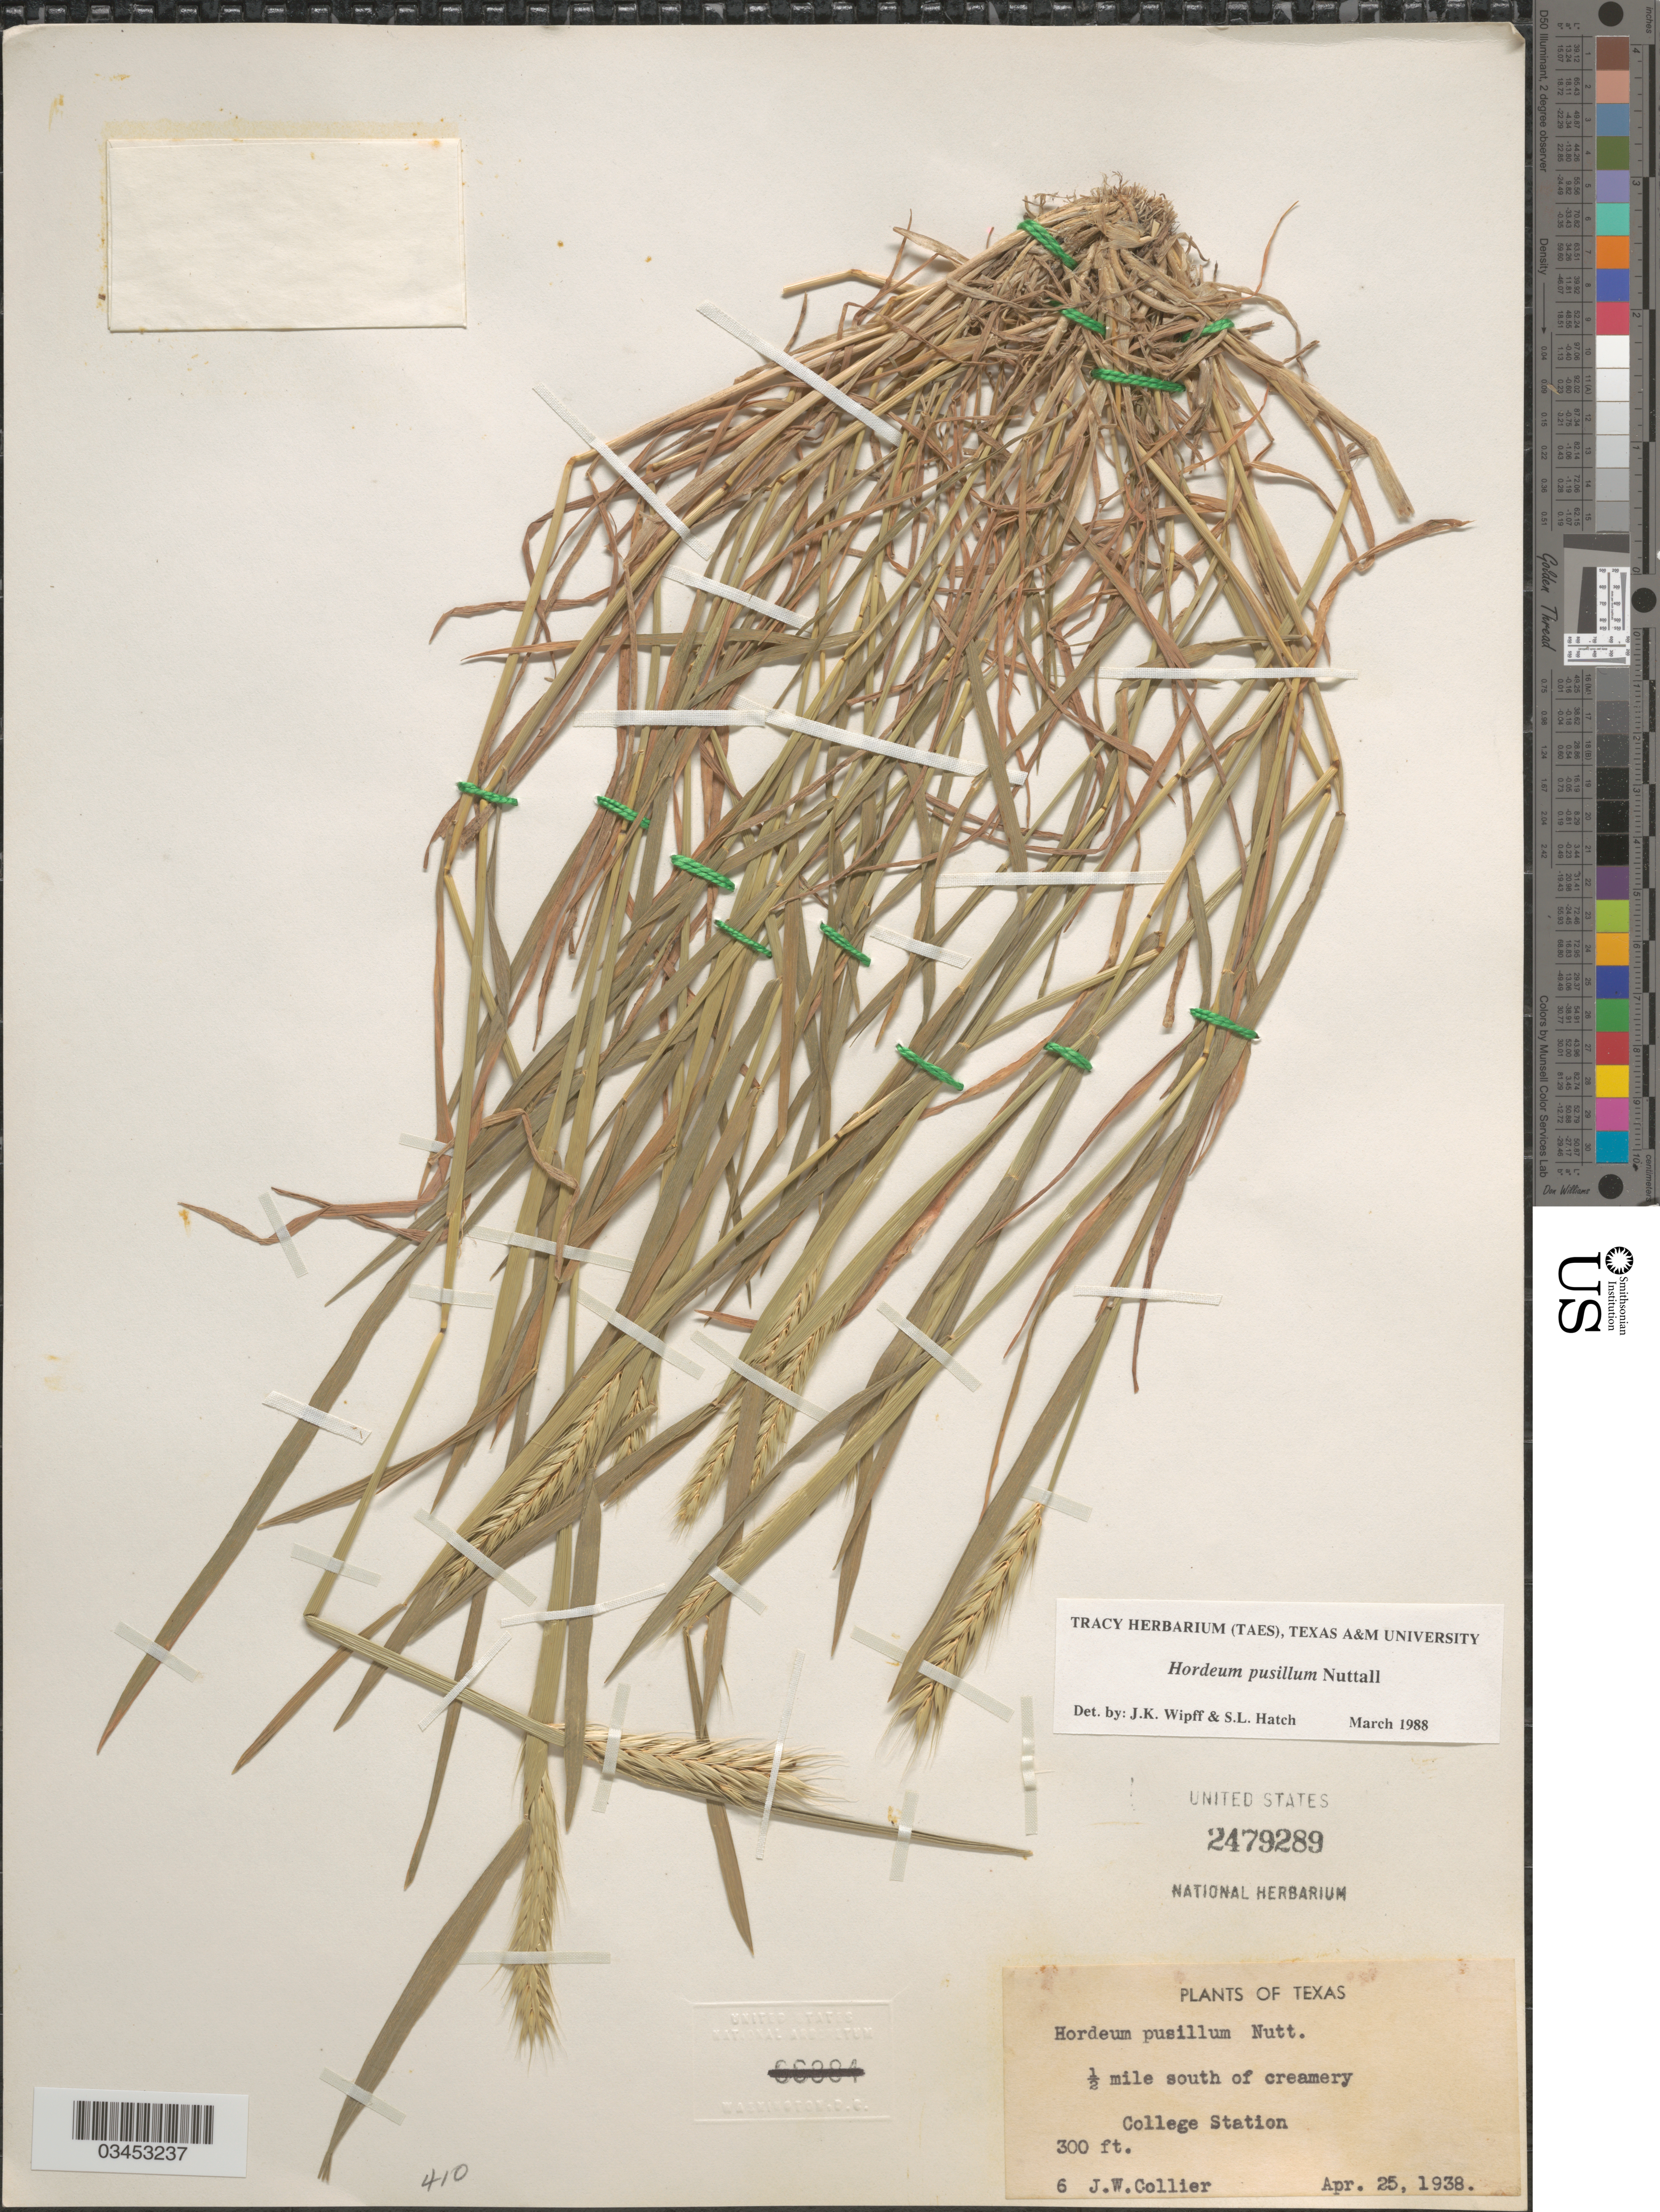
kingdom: Plantae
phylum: Tracheophyta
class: Liliopsida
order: Poales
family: Poaceae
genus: Hordeum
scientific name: Hordeum pusillum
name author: Nutt.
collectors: J. Collier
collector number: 6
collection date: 1938-04-25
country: United States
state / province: Texas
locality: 1/2 mile south of creamery. College Station.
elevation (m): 91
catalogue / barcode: US 2479289